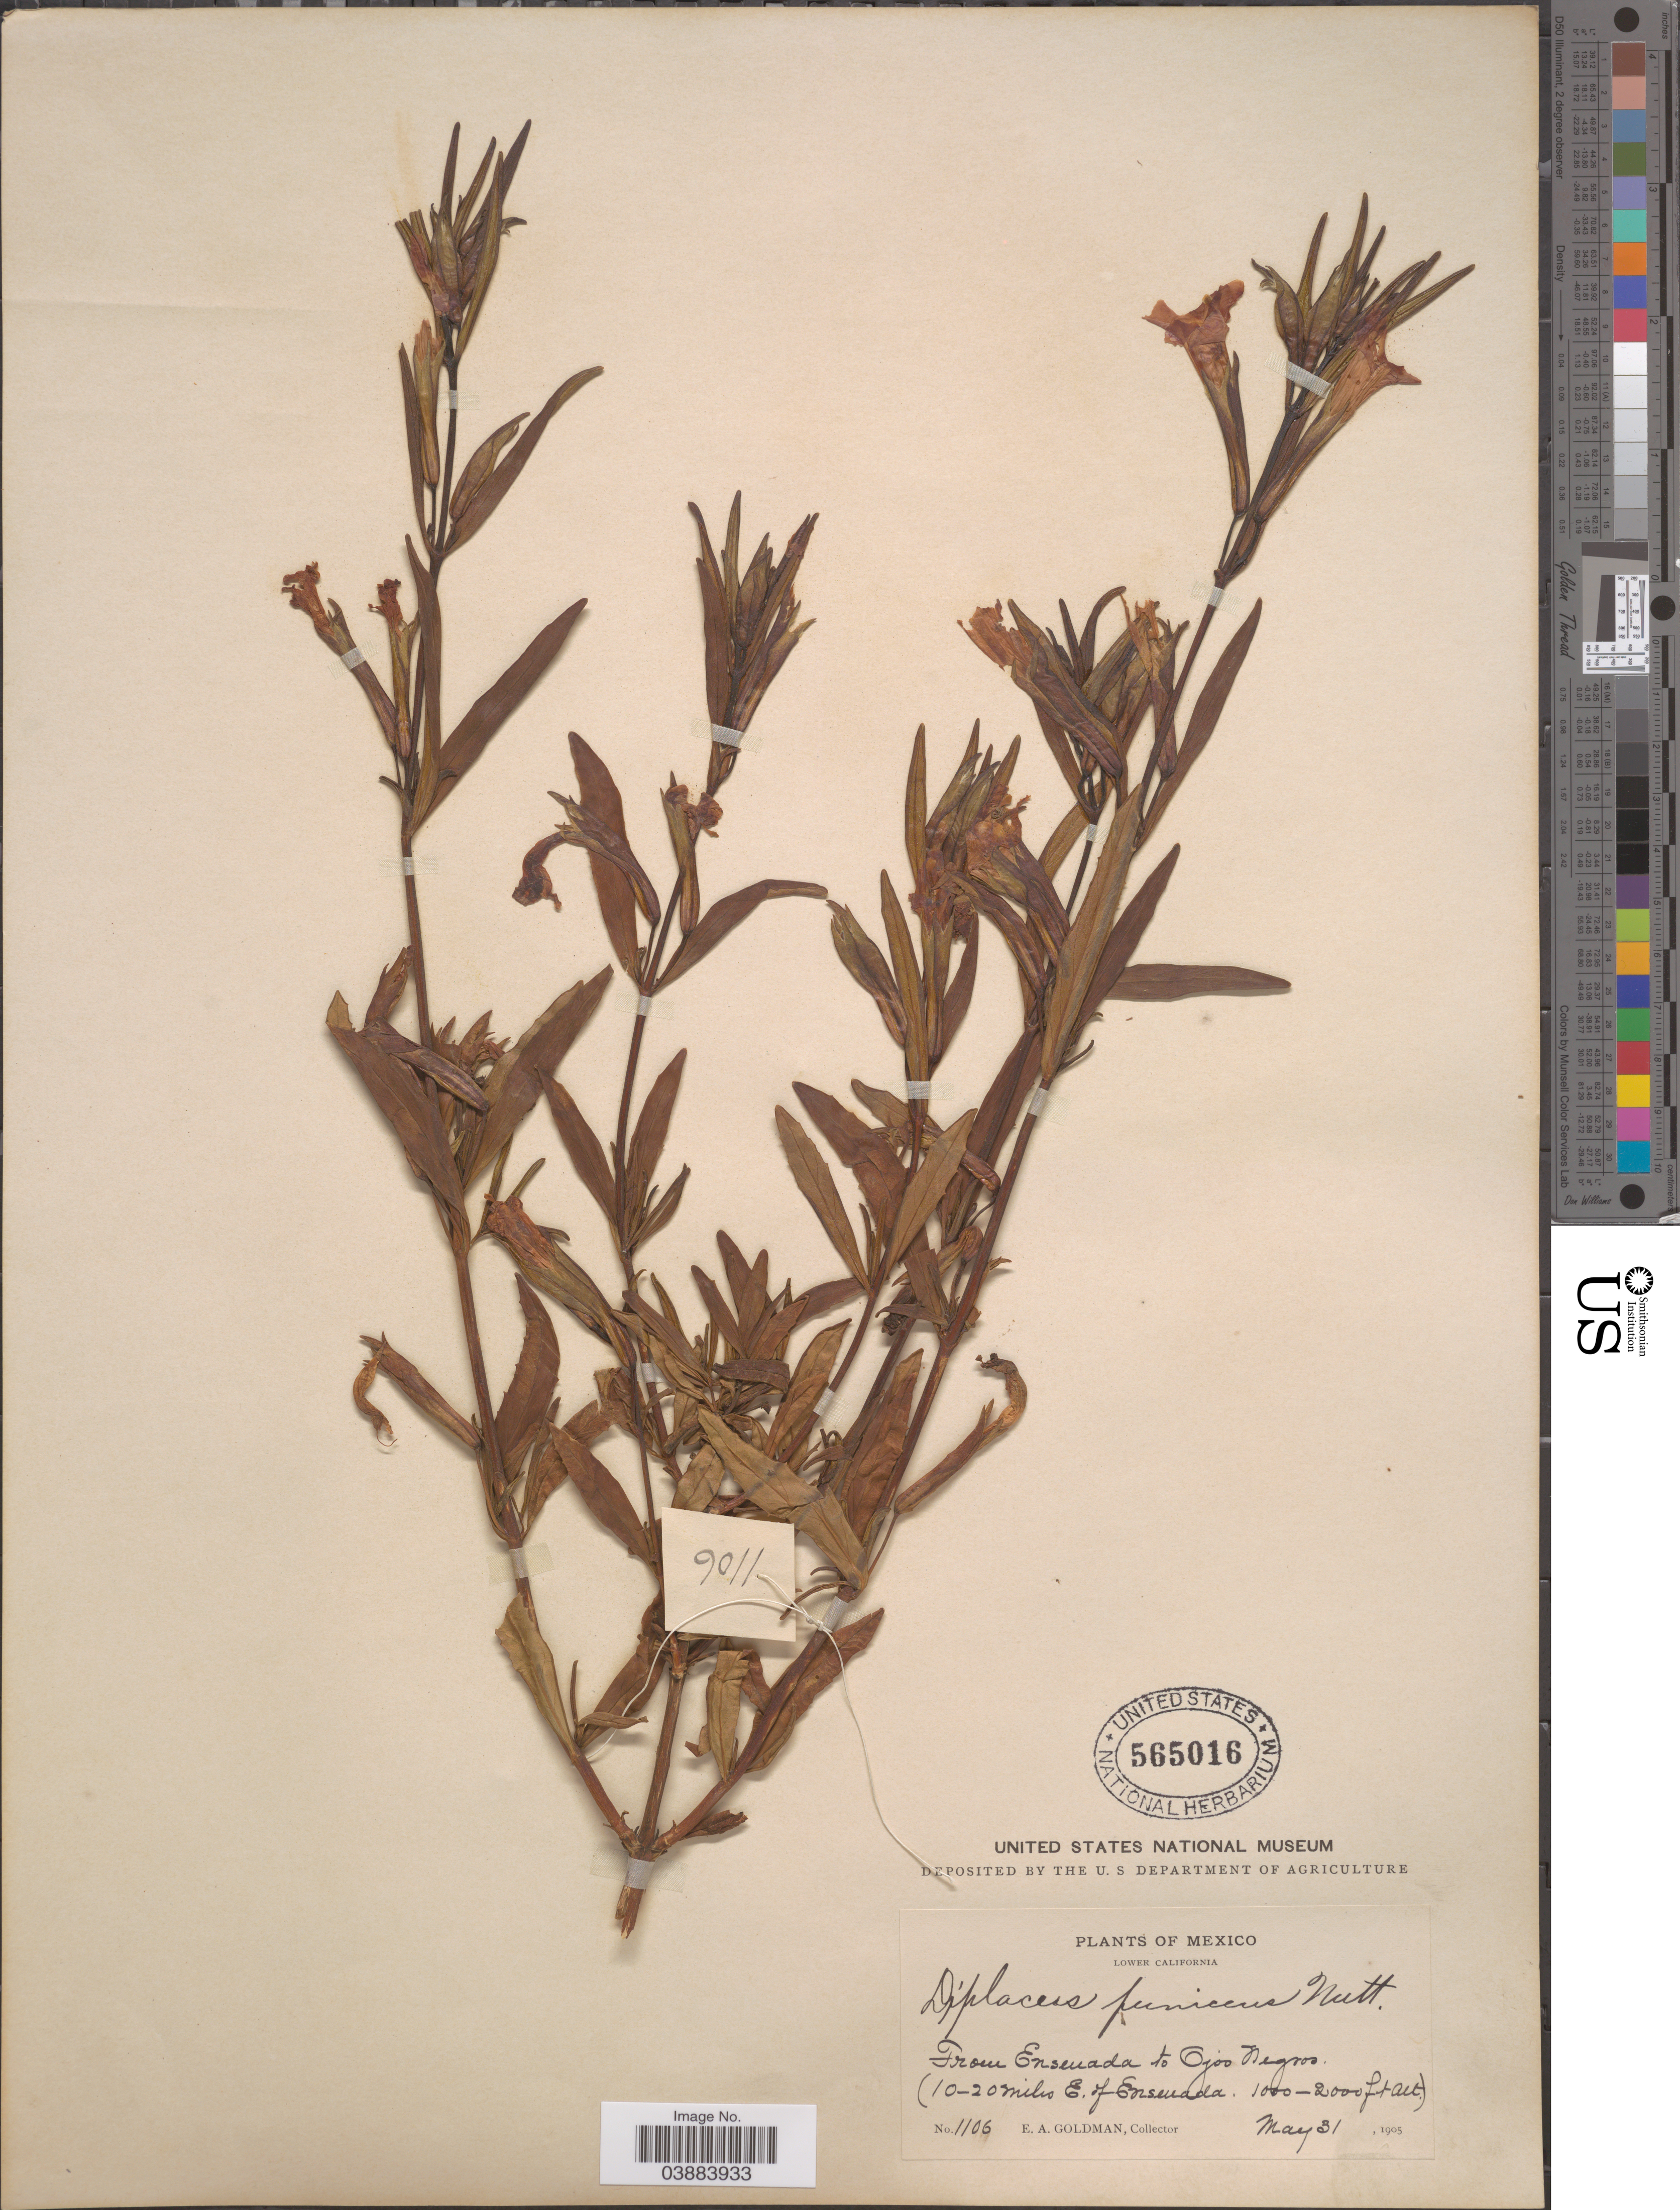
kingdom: Plantae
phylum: Tracheophyta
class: Magnoliopsida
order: Lamiales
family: Phrymaceae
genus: Diplacus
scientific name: Diplacus puniceus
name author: Nutt.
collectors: E. A. Goldman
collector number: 1106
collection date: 1905-05-31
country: Mexico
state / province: Baja California Norte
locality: Lower California. From Ensenada to Ojos Negros. (10-20 miles E. of Ensenada).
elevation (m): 305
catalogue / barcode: US 565016